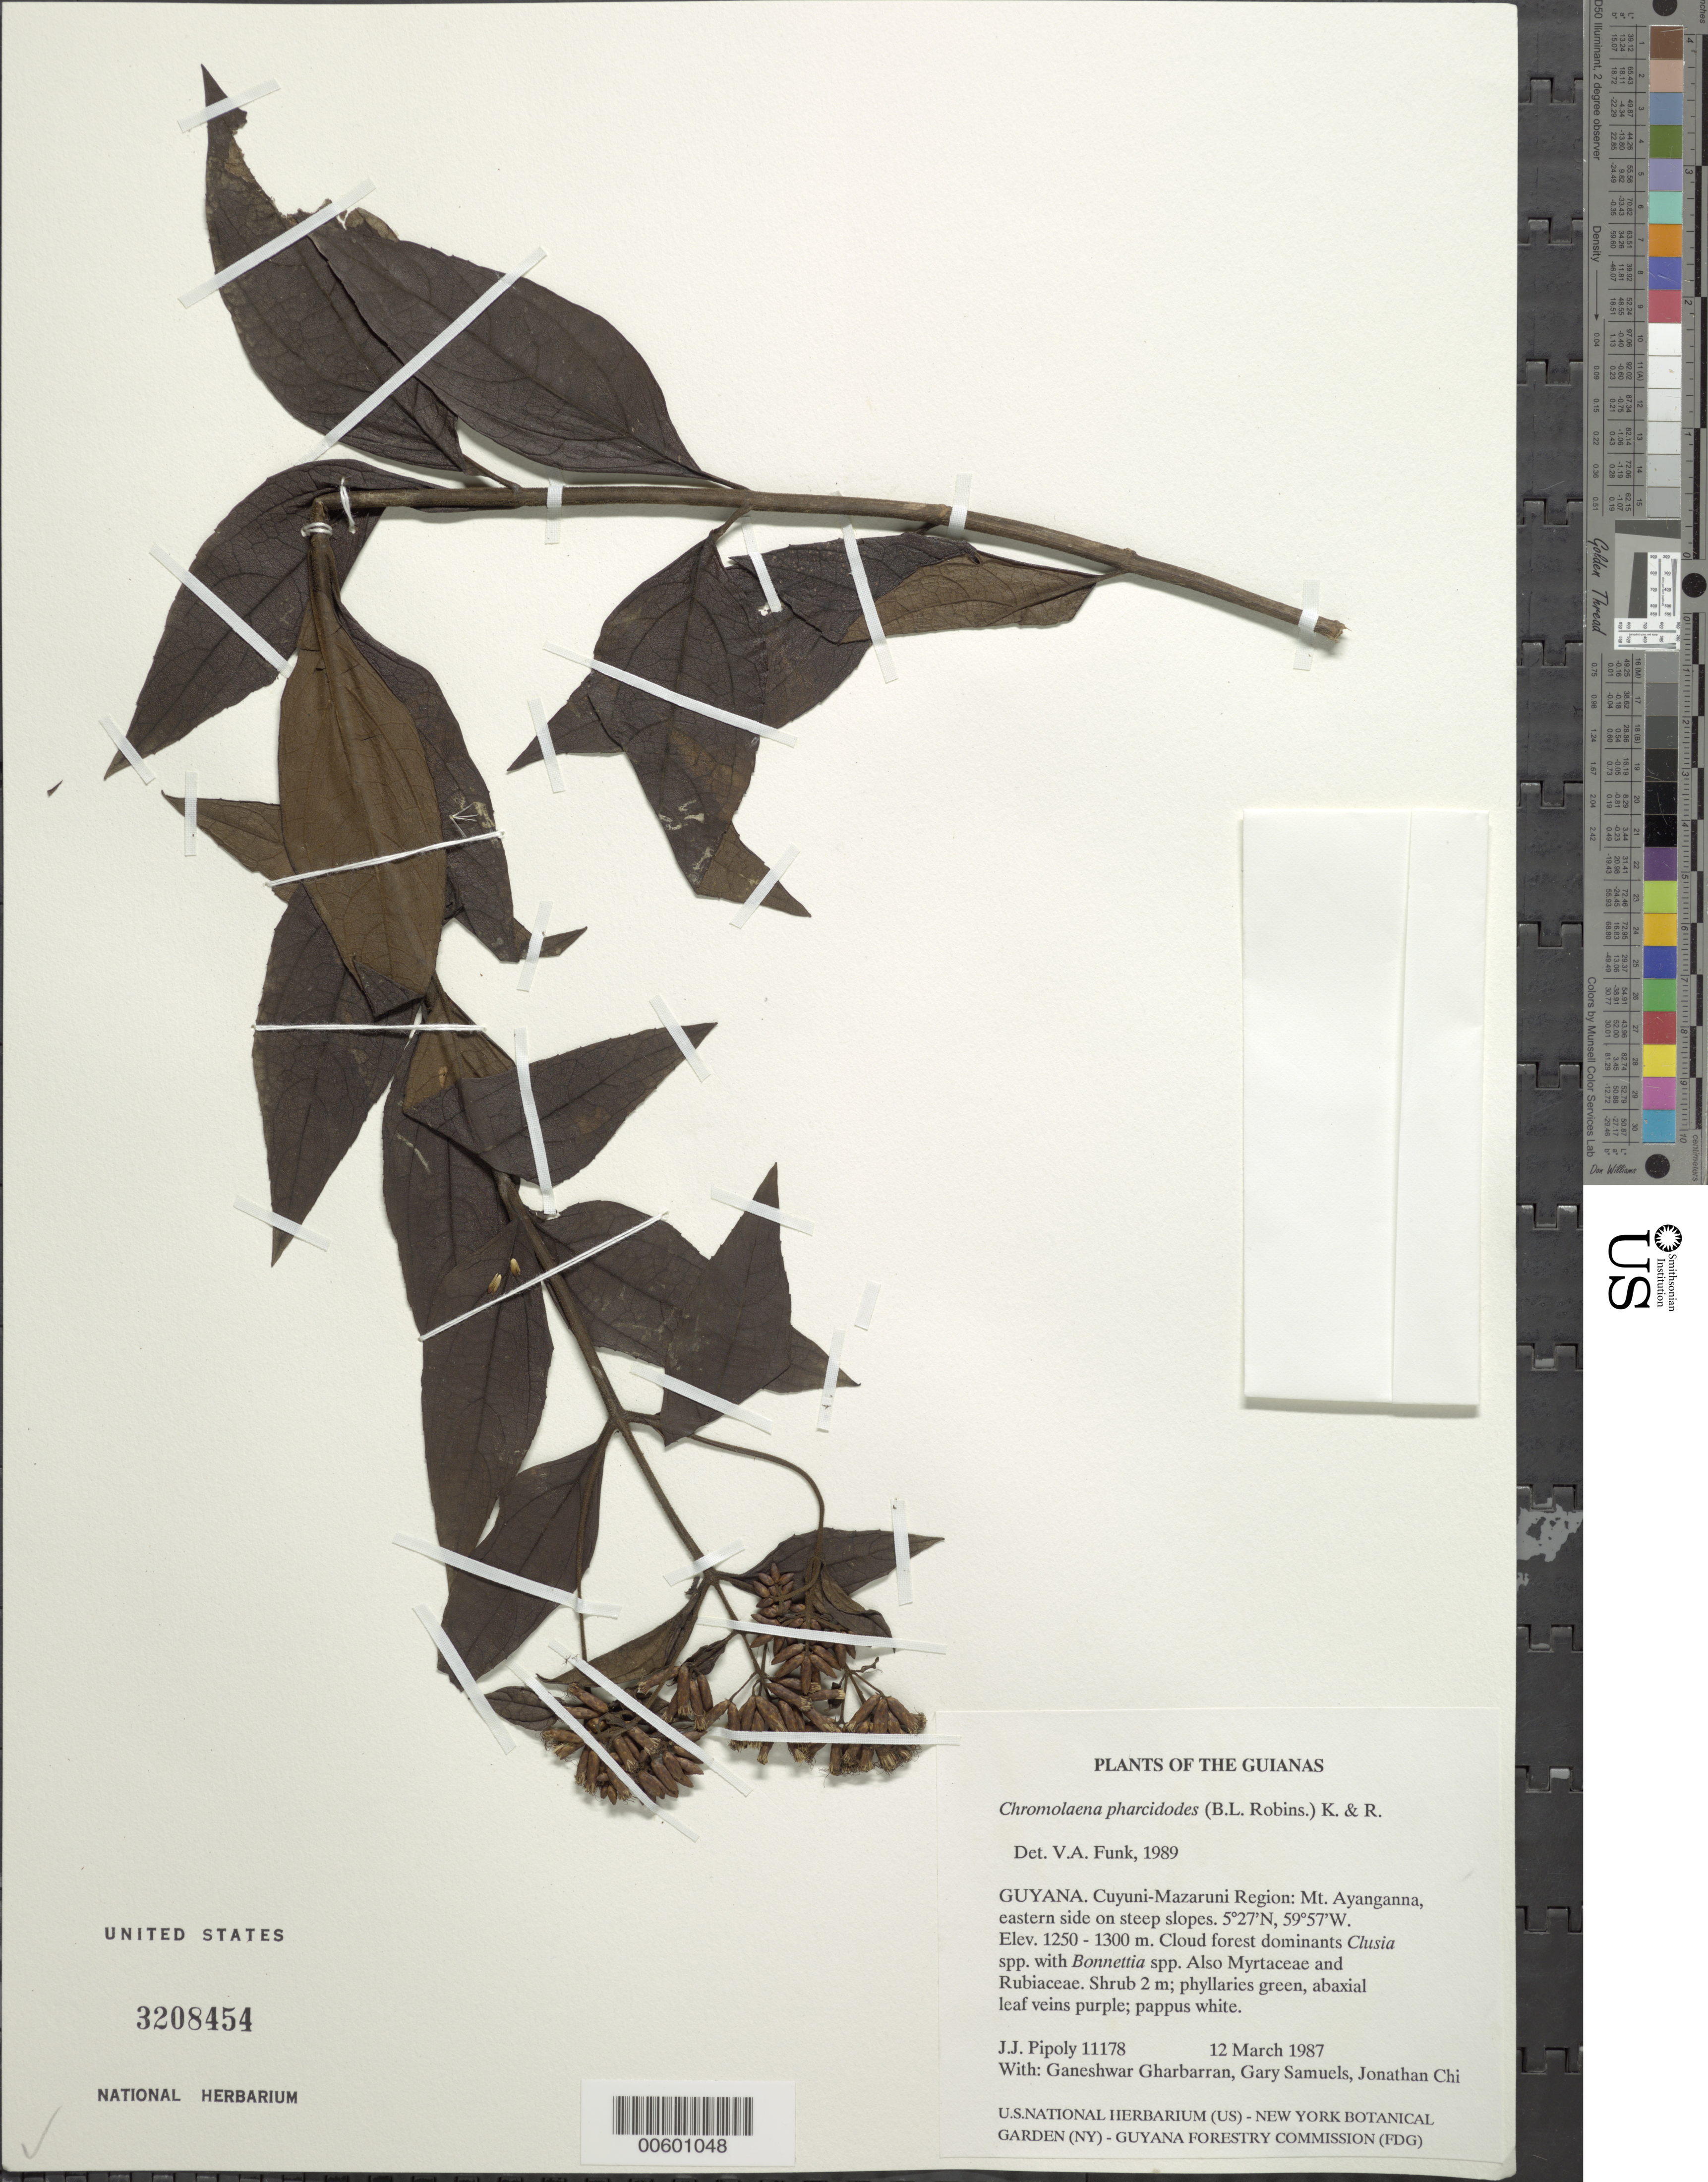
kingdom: Plantae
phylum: Tracheophyta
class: Magnoliopsida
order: Asterales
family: Asteraceae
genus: Chromolaena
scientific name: Chromolaena pharcidodes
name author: (B.L. Rob.) R.M. King & H. Rob.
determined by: Funk, Vicki A., (BOT), Smithsonian Institution - National Museum of Natural History (UNITED STATES)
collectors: J. J. Pipoly, G. Gharbarran, G. Samuels & J. Chin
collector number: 11178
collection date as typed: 12 March 1987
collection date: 1987-03-12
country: Guyana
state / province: Cuyuni-Mazaruni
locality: Mt. Ayanganna, eastern side on steep slopes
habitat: Cloud forest dominants Clusia spp. with Bonnetia spp. Also Myrtaceae and Rubiaceae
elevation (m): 1250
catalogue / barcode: US 3208454